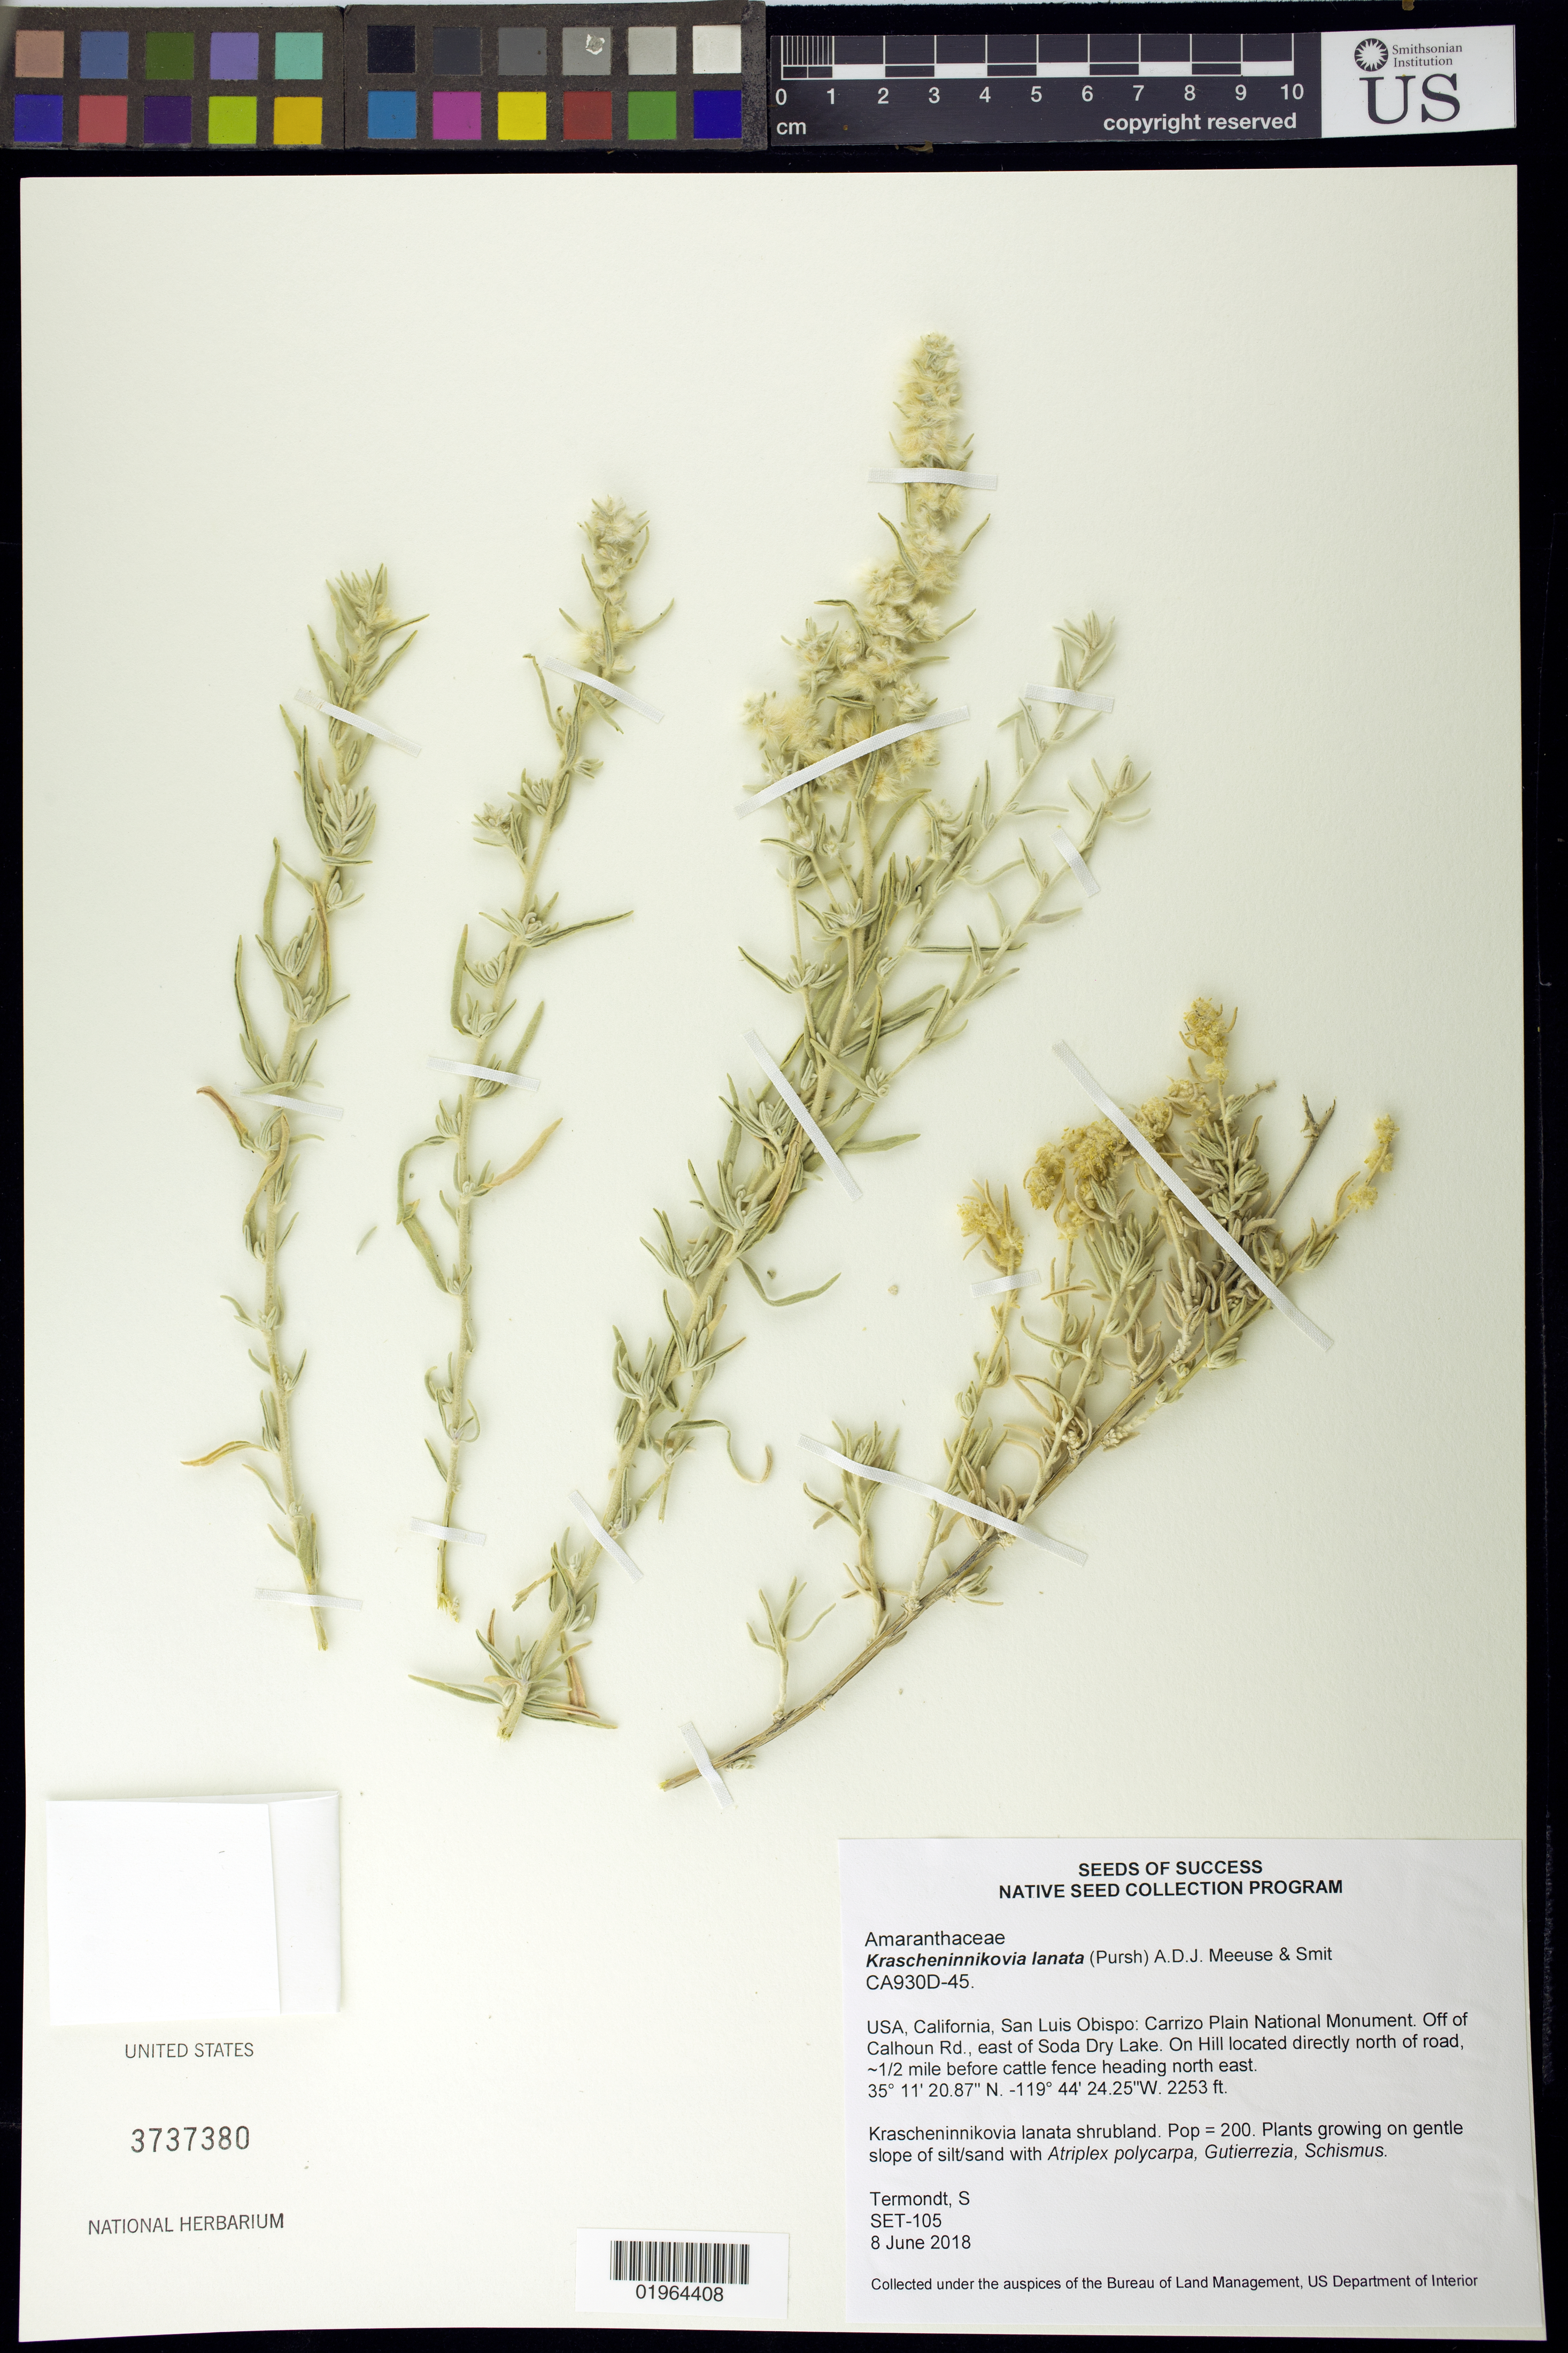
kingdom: Plantae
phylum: Tracheophyta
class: Magnoliopsida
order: Caryophyllales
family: Amaranthaceae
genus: Krascheninnikovia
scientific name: Krascheninnikovia lanata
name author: (Pursh) A. Meeuse & A.Smit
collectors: S. Termondt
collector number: CA930D-44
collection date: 2018-06-08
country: United States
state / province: California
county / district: San Luis Obispo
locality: Carrizo Plain National Monument. Off of Calhoun Rd, E of Soda Dry Lake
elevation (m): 687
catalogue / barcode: US 3737380